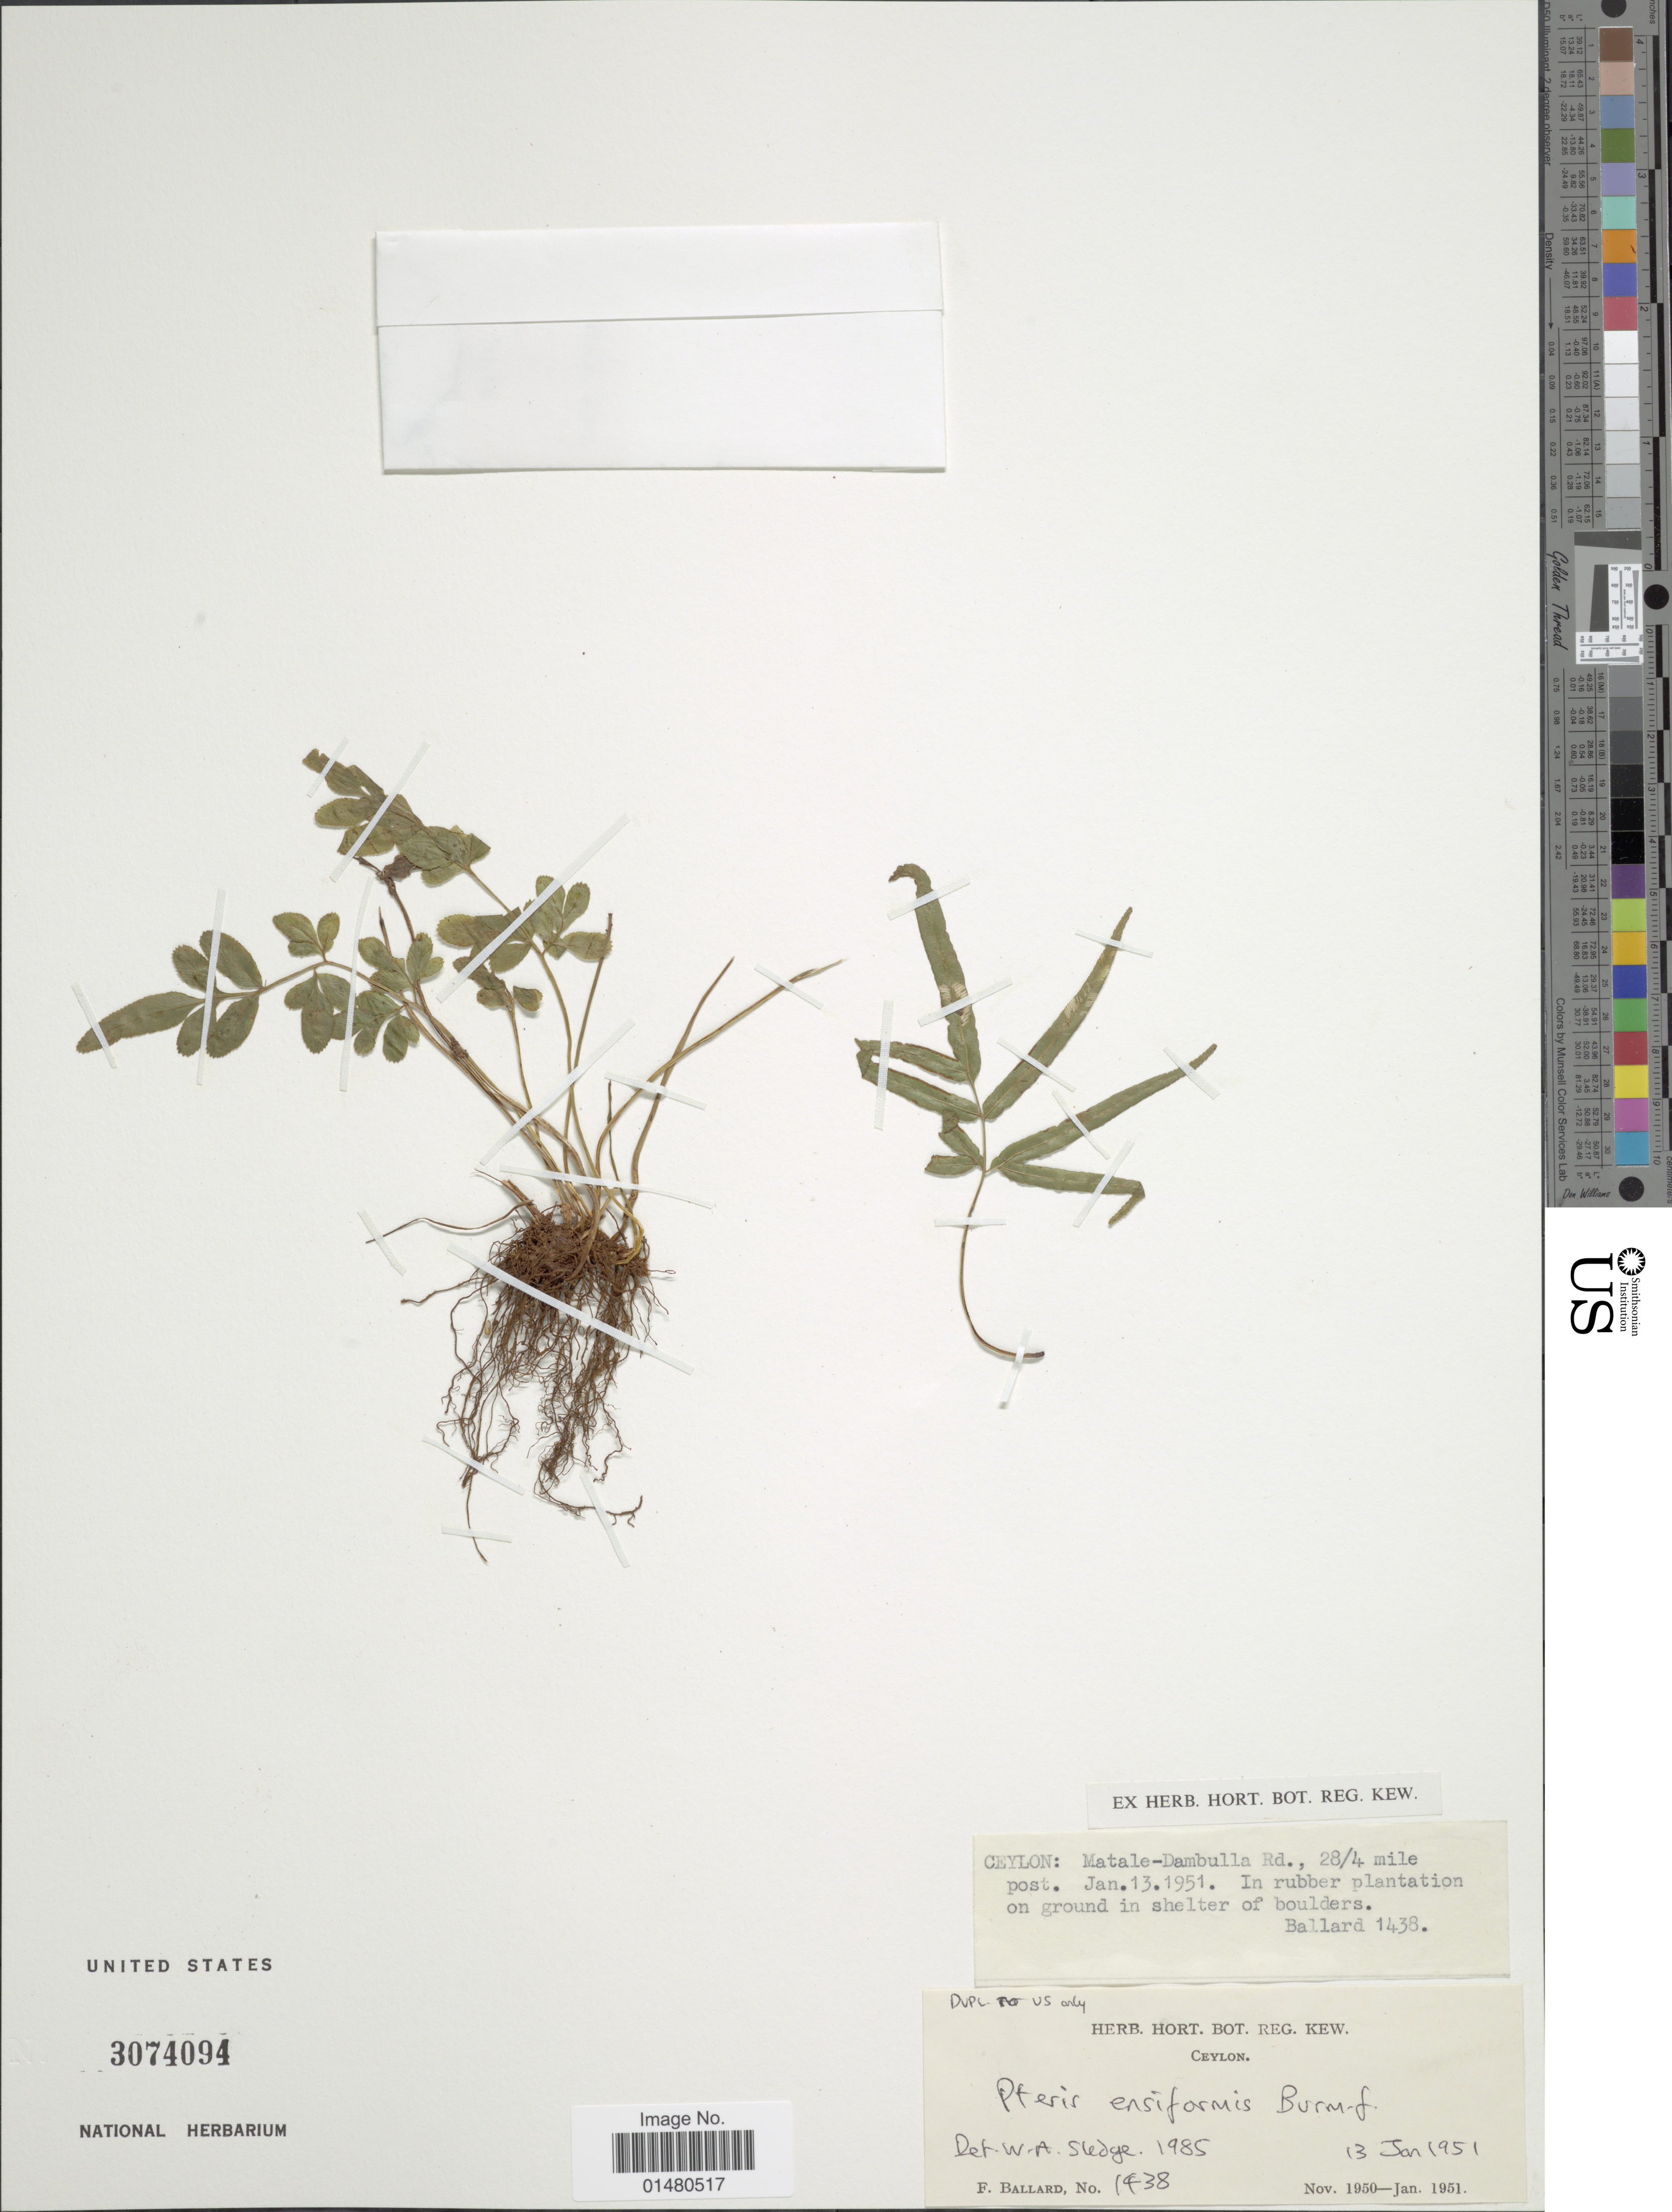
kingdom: Plantae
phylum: Tracheophyta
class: Polypodiopsida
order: Polypodiales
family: Pteridaceae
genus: Pteris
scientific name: Pteris ensiformis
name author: Burm. f.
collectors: F. Ballard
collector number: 1438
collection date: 1951-01-13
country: Sri Lanka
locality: Ceylon: Matale-Dambulla Rd., 28/4 mile post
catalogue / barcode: US 3074094